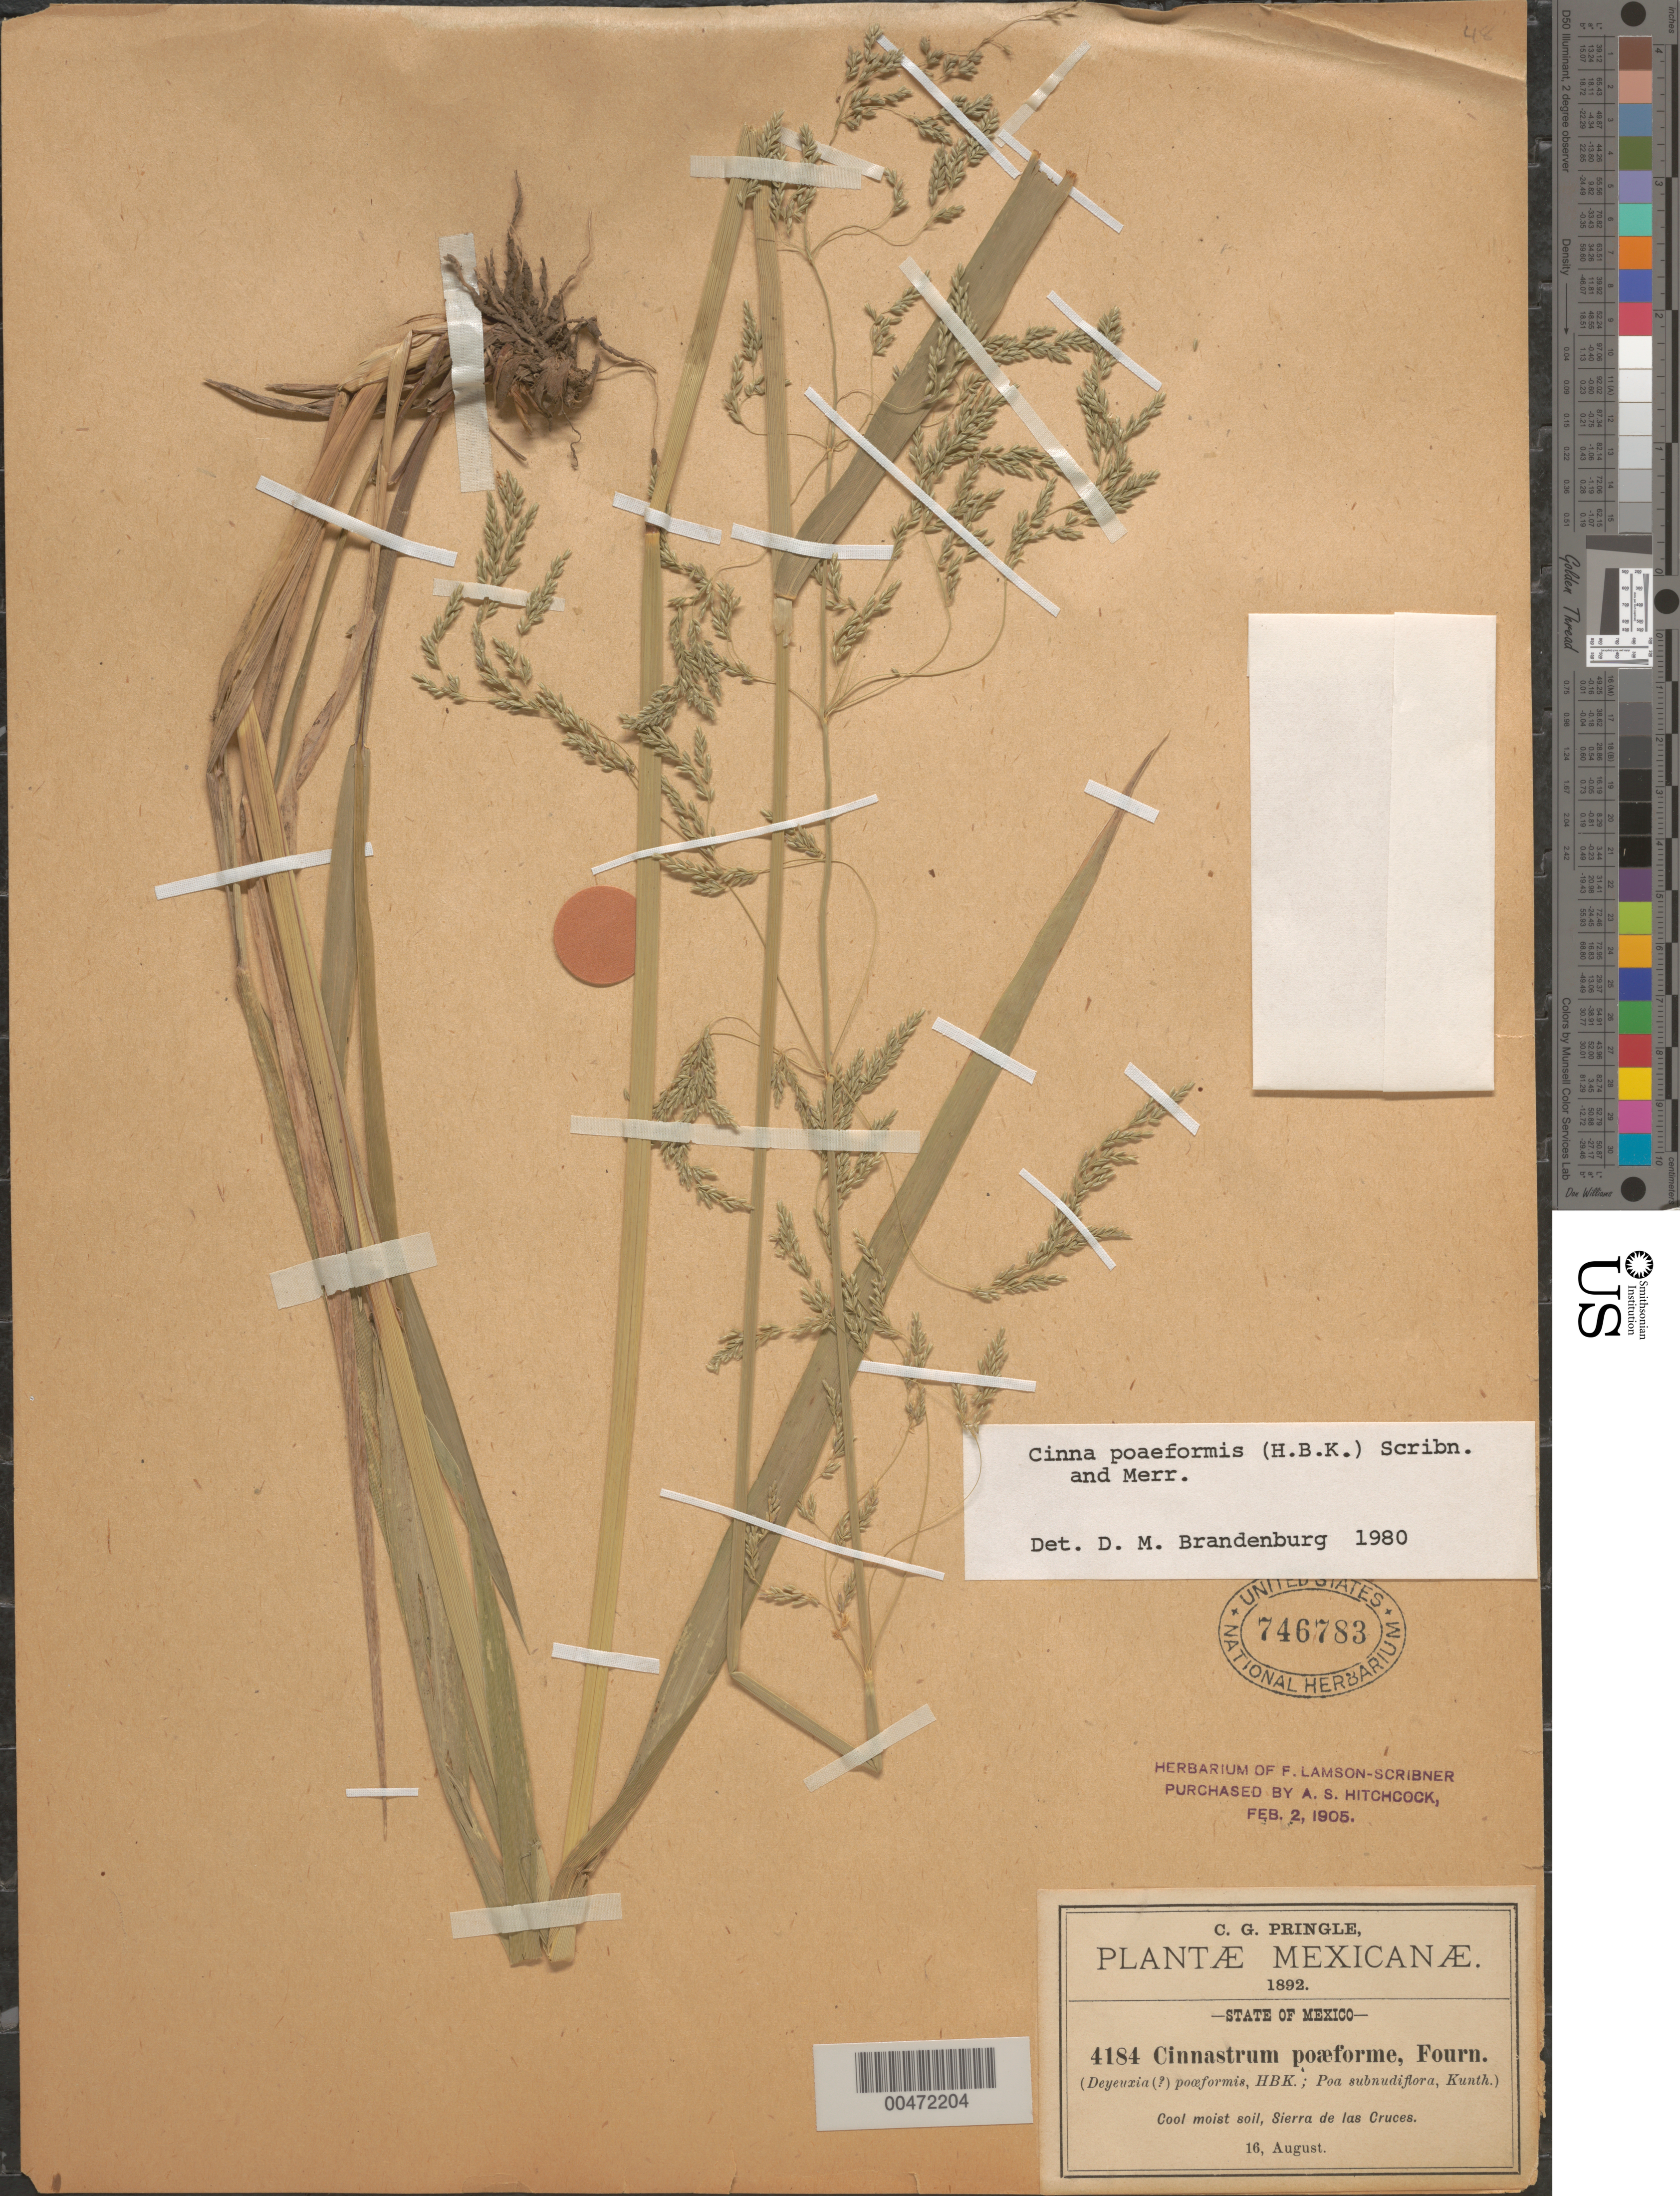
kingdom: Plantae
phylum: Tracheophyta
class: Liliopsida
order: Poales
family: Poaceae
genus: Cinna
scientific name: Cinna poiformis (Kunth) Scribn. & Merr.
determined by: Brandenburg, D. M.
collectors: C. G. Pringle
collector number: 4184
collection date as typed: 16 Aug 1892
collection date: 1892-08-16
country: Mexico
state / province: México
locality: Sierra de las Cruces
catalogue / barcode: US 746783